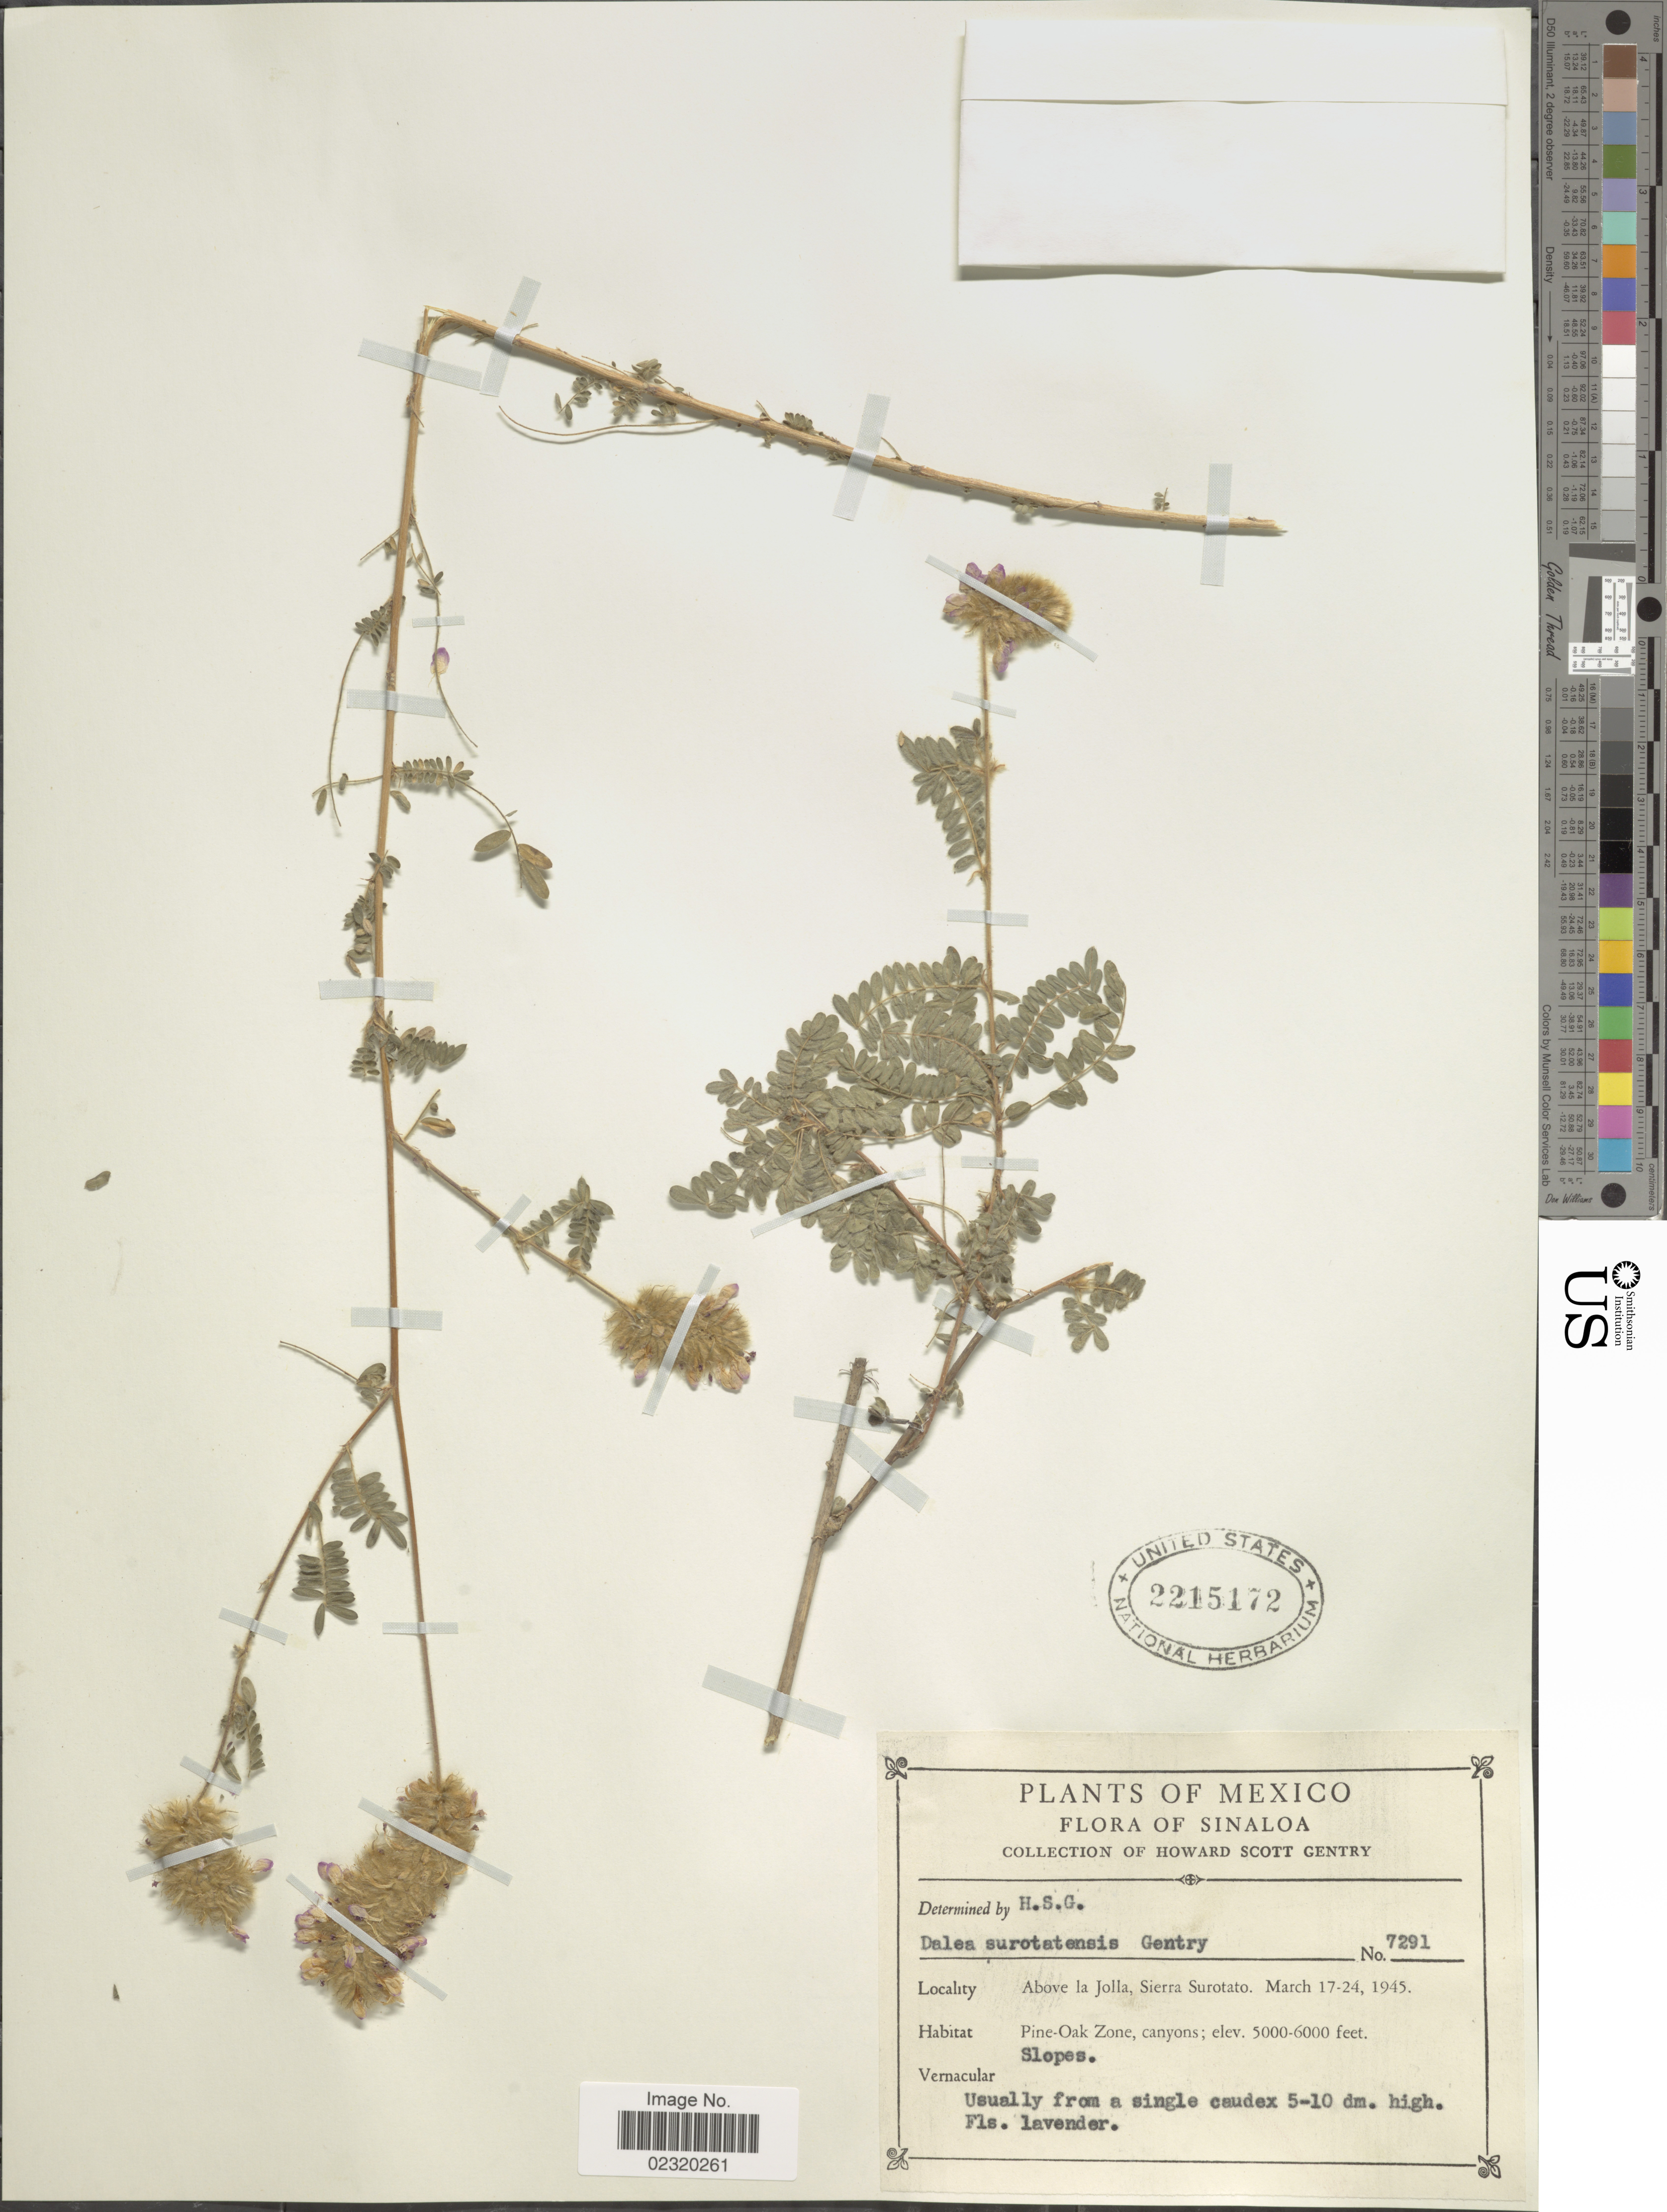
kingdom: Plantae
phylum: Tracheophyta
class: Magnoliopsida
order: Fabales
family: Fabaceae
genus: Dalea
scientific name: Dalea versicolor var. calcarata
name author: (Gentry) Barneby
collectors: H. S. Gentry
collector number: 7291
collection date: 1945-03-17/1945-03-24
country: Mexico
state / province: Sinaloa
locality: Above la Jolla, Sierra Surotato, Pine-Oak Zone, canyons; Slopes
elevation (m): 1524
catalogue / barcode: US 2215172